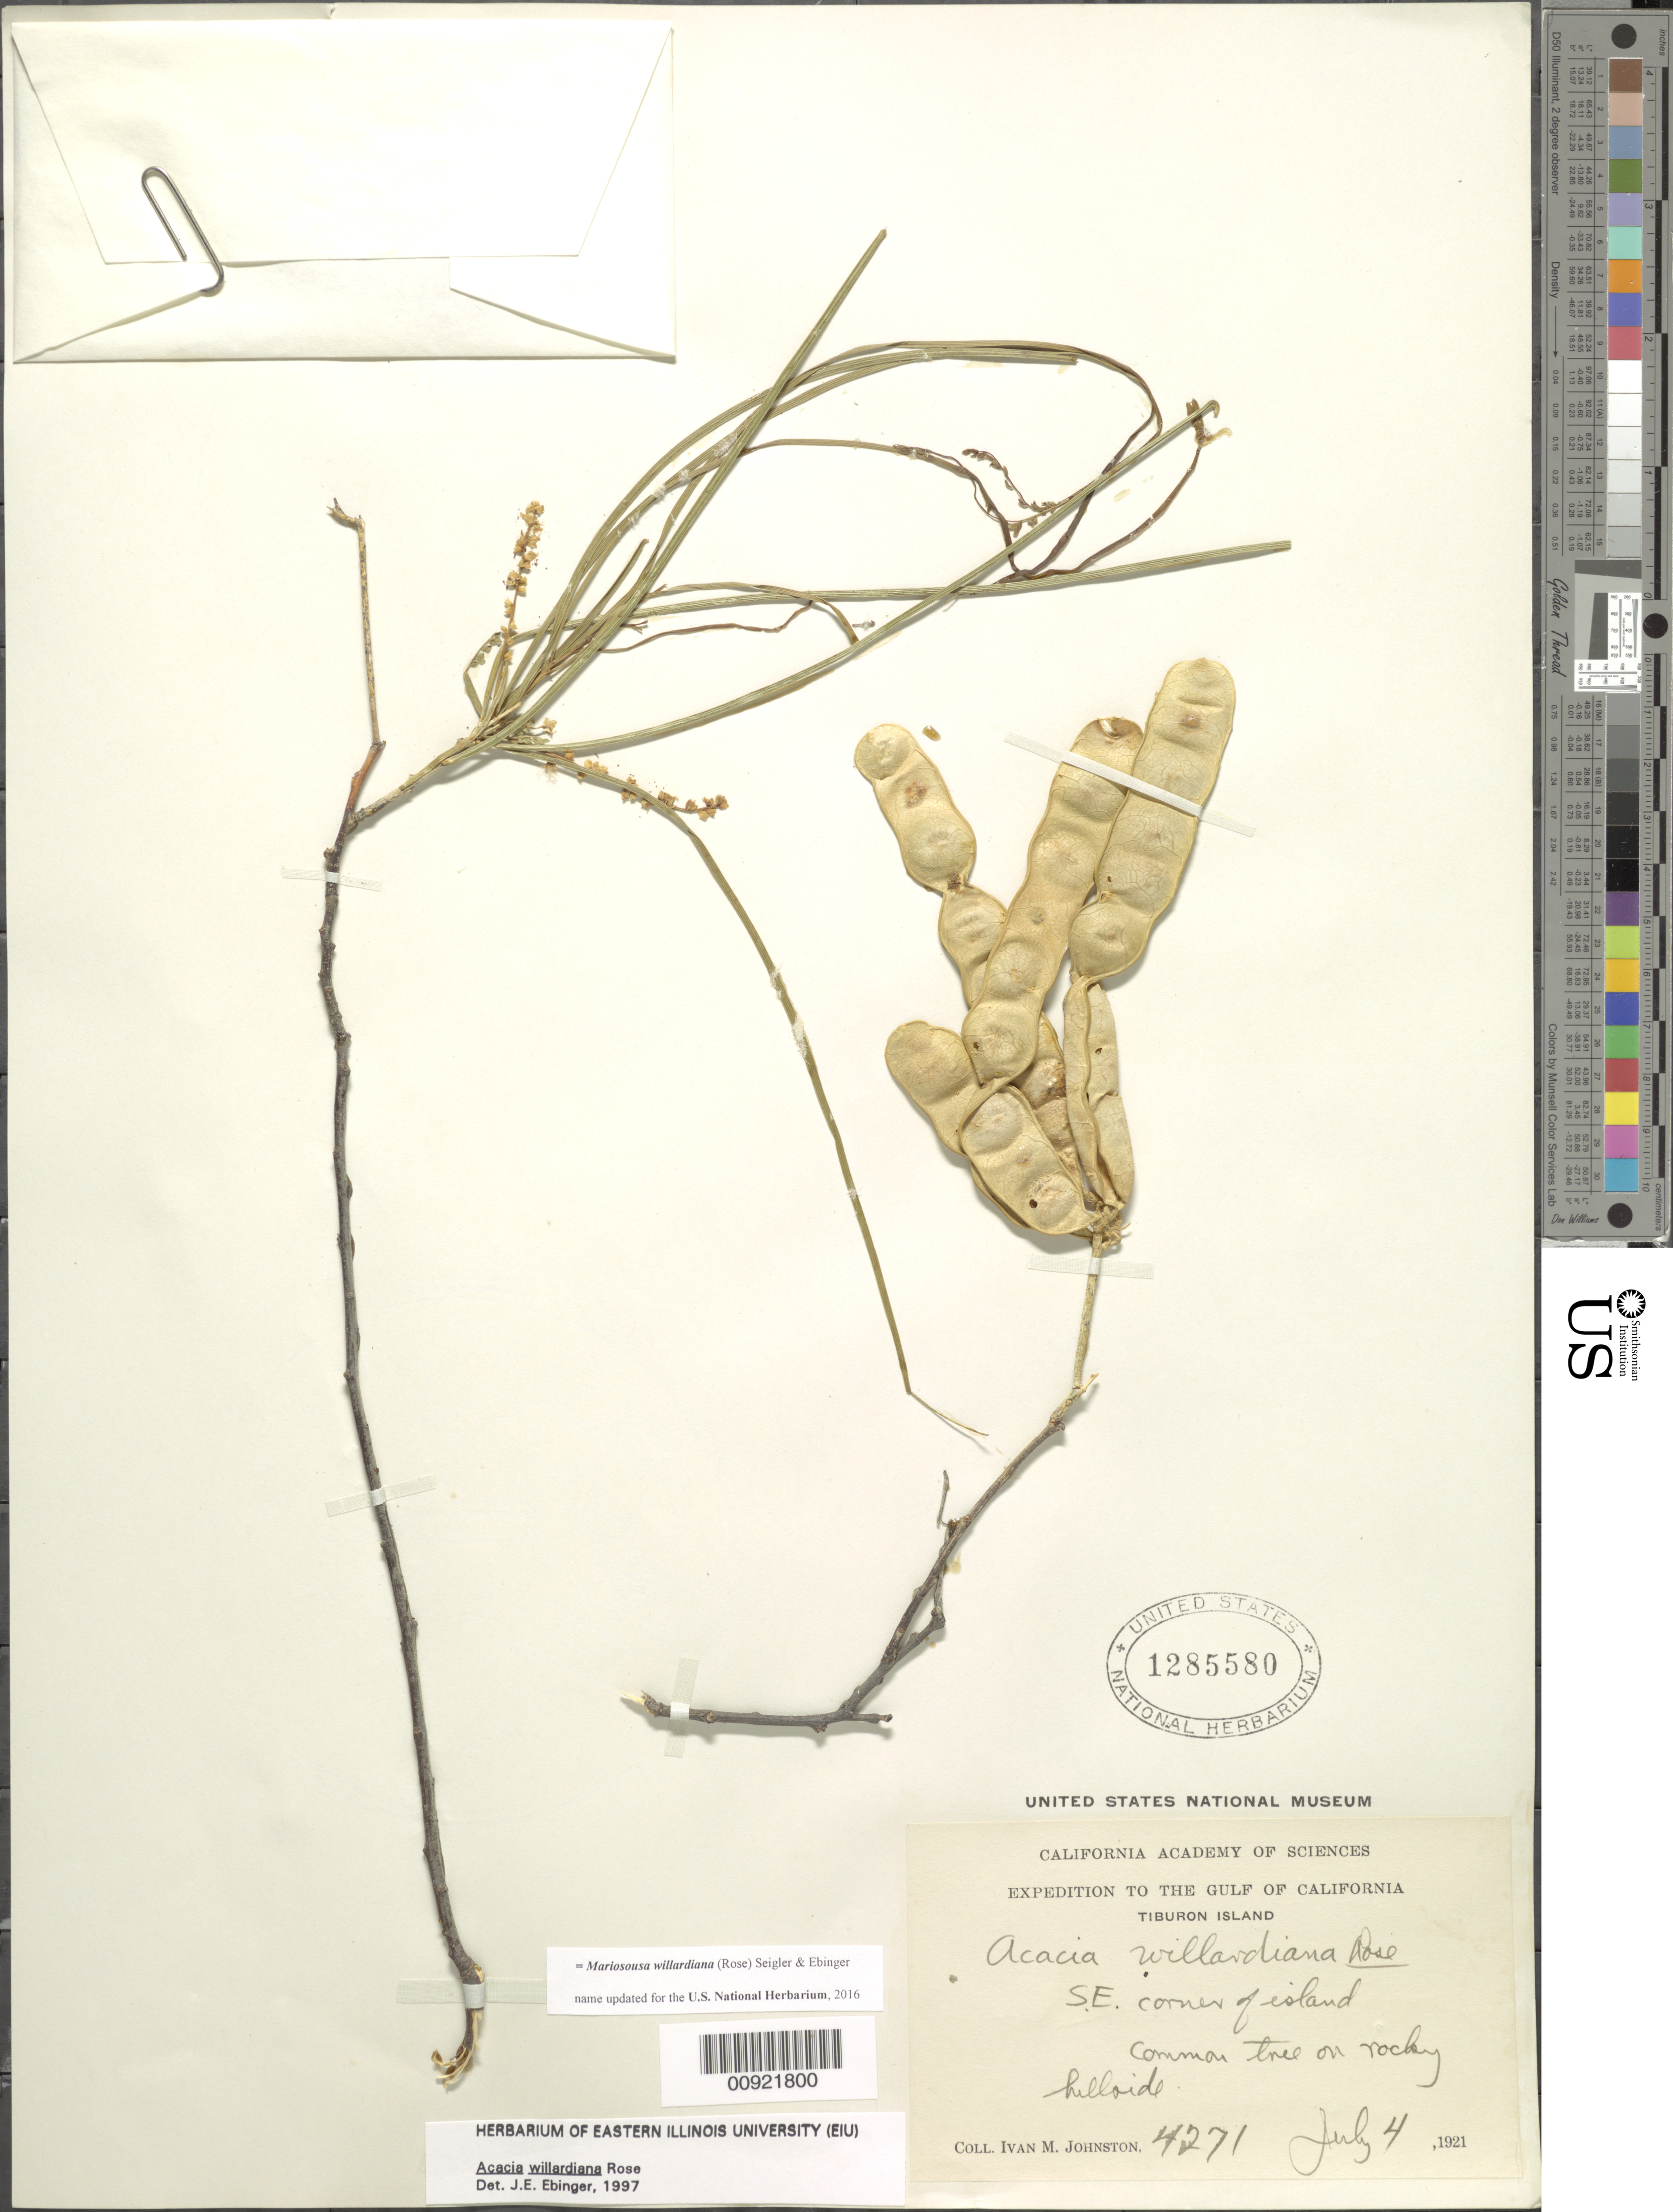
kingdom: Plantae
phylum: Tracheophyta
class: Magnoliopsida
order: Fabales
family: Fabaceae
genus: Mariosousa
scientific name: Mariosousa willardiana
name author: (Rose) Seigler & Ebinger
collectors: I.M. Johnston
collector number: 4271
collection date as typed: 04 Jul 1921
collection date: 1921-07-04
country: Mexico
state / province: Sonora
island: Tiburon I.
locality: Tiburon Island. SE corner of island.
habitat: Common tree on rocky hillside.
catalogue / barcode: US 1285580